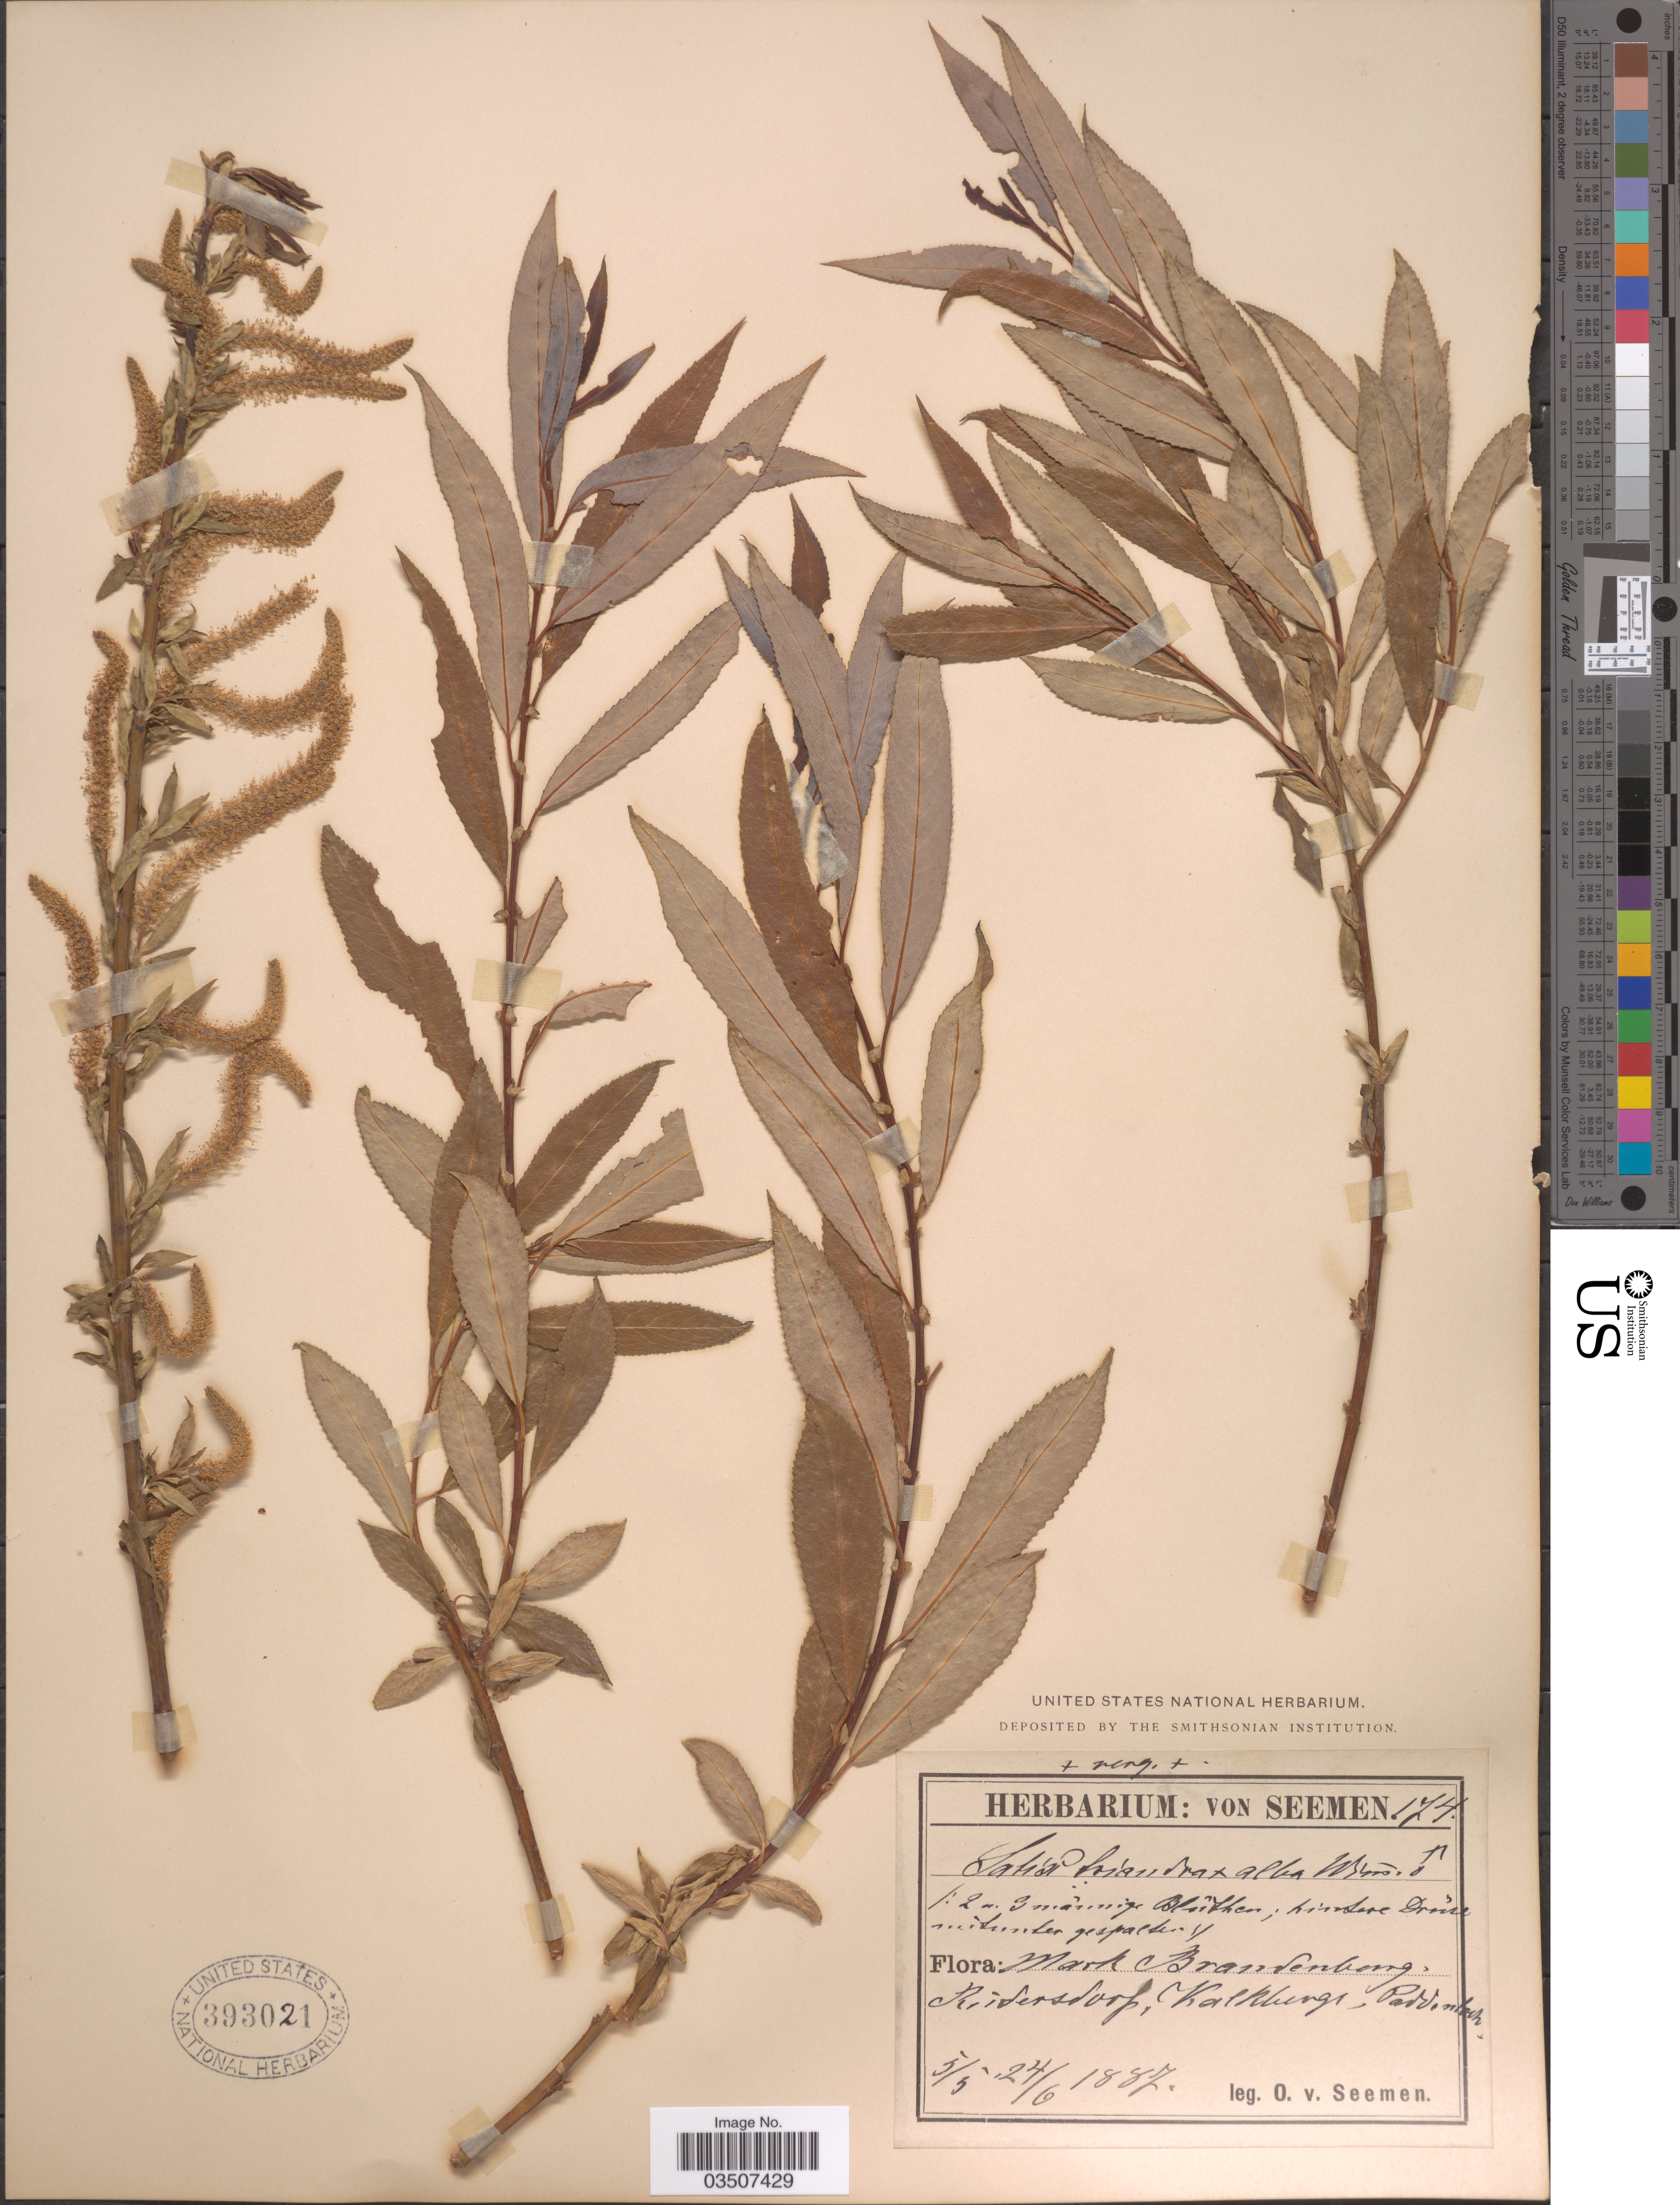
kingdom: Plantae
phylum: Tracheophyta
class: Magnoliopsida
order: Malpighiales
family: Salicaceae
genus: Salix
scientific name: Salix triandra x S. alba L.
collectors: K. O. von Seemen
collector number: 174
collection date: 1887-05-05/1887-06-24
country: Germany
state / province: Brandenburg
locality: Mark Brandenburg. Ridersdorf, Kalkberge, Paddenloch. [interpreted]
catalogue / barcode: US 393021